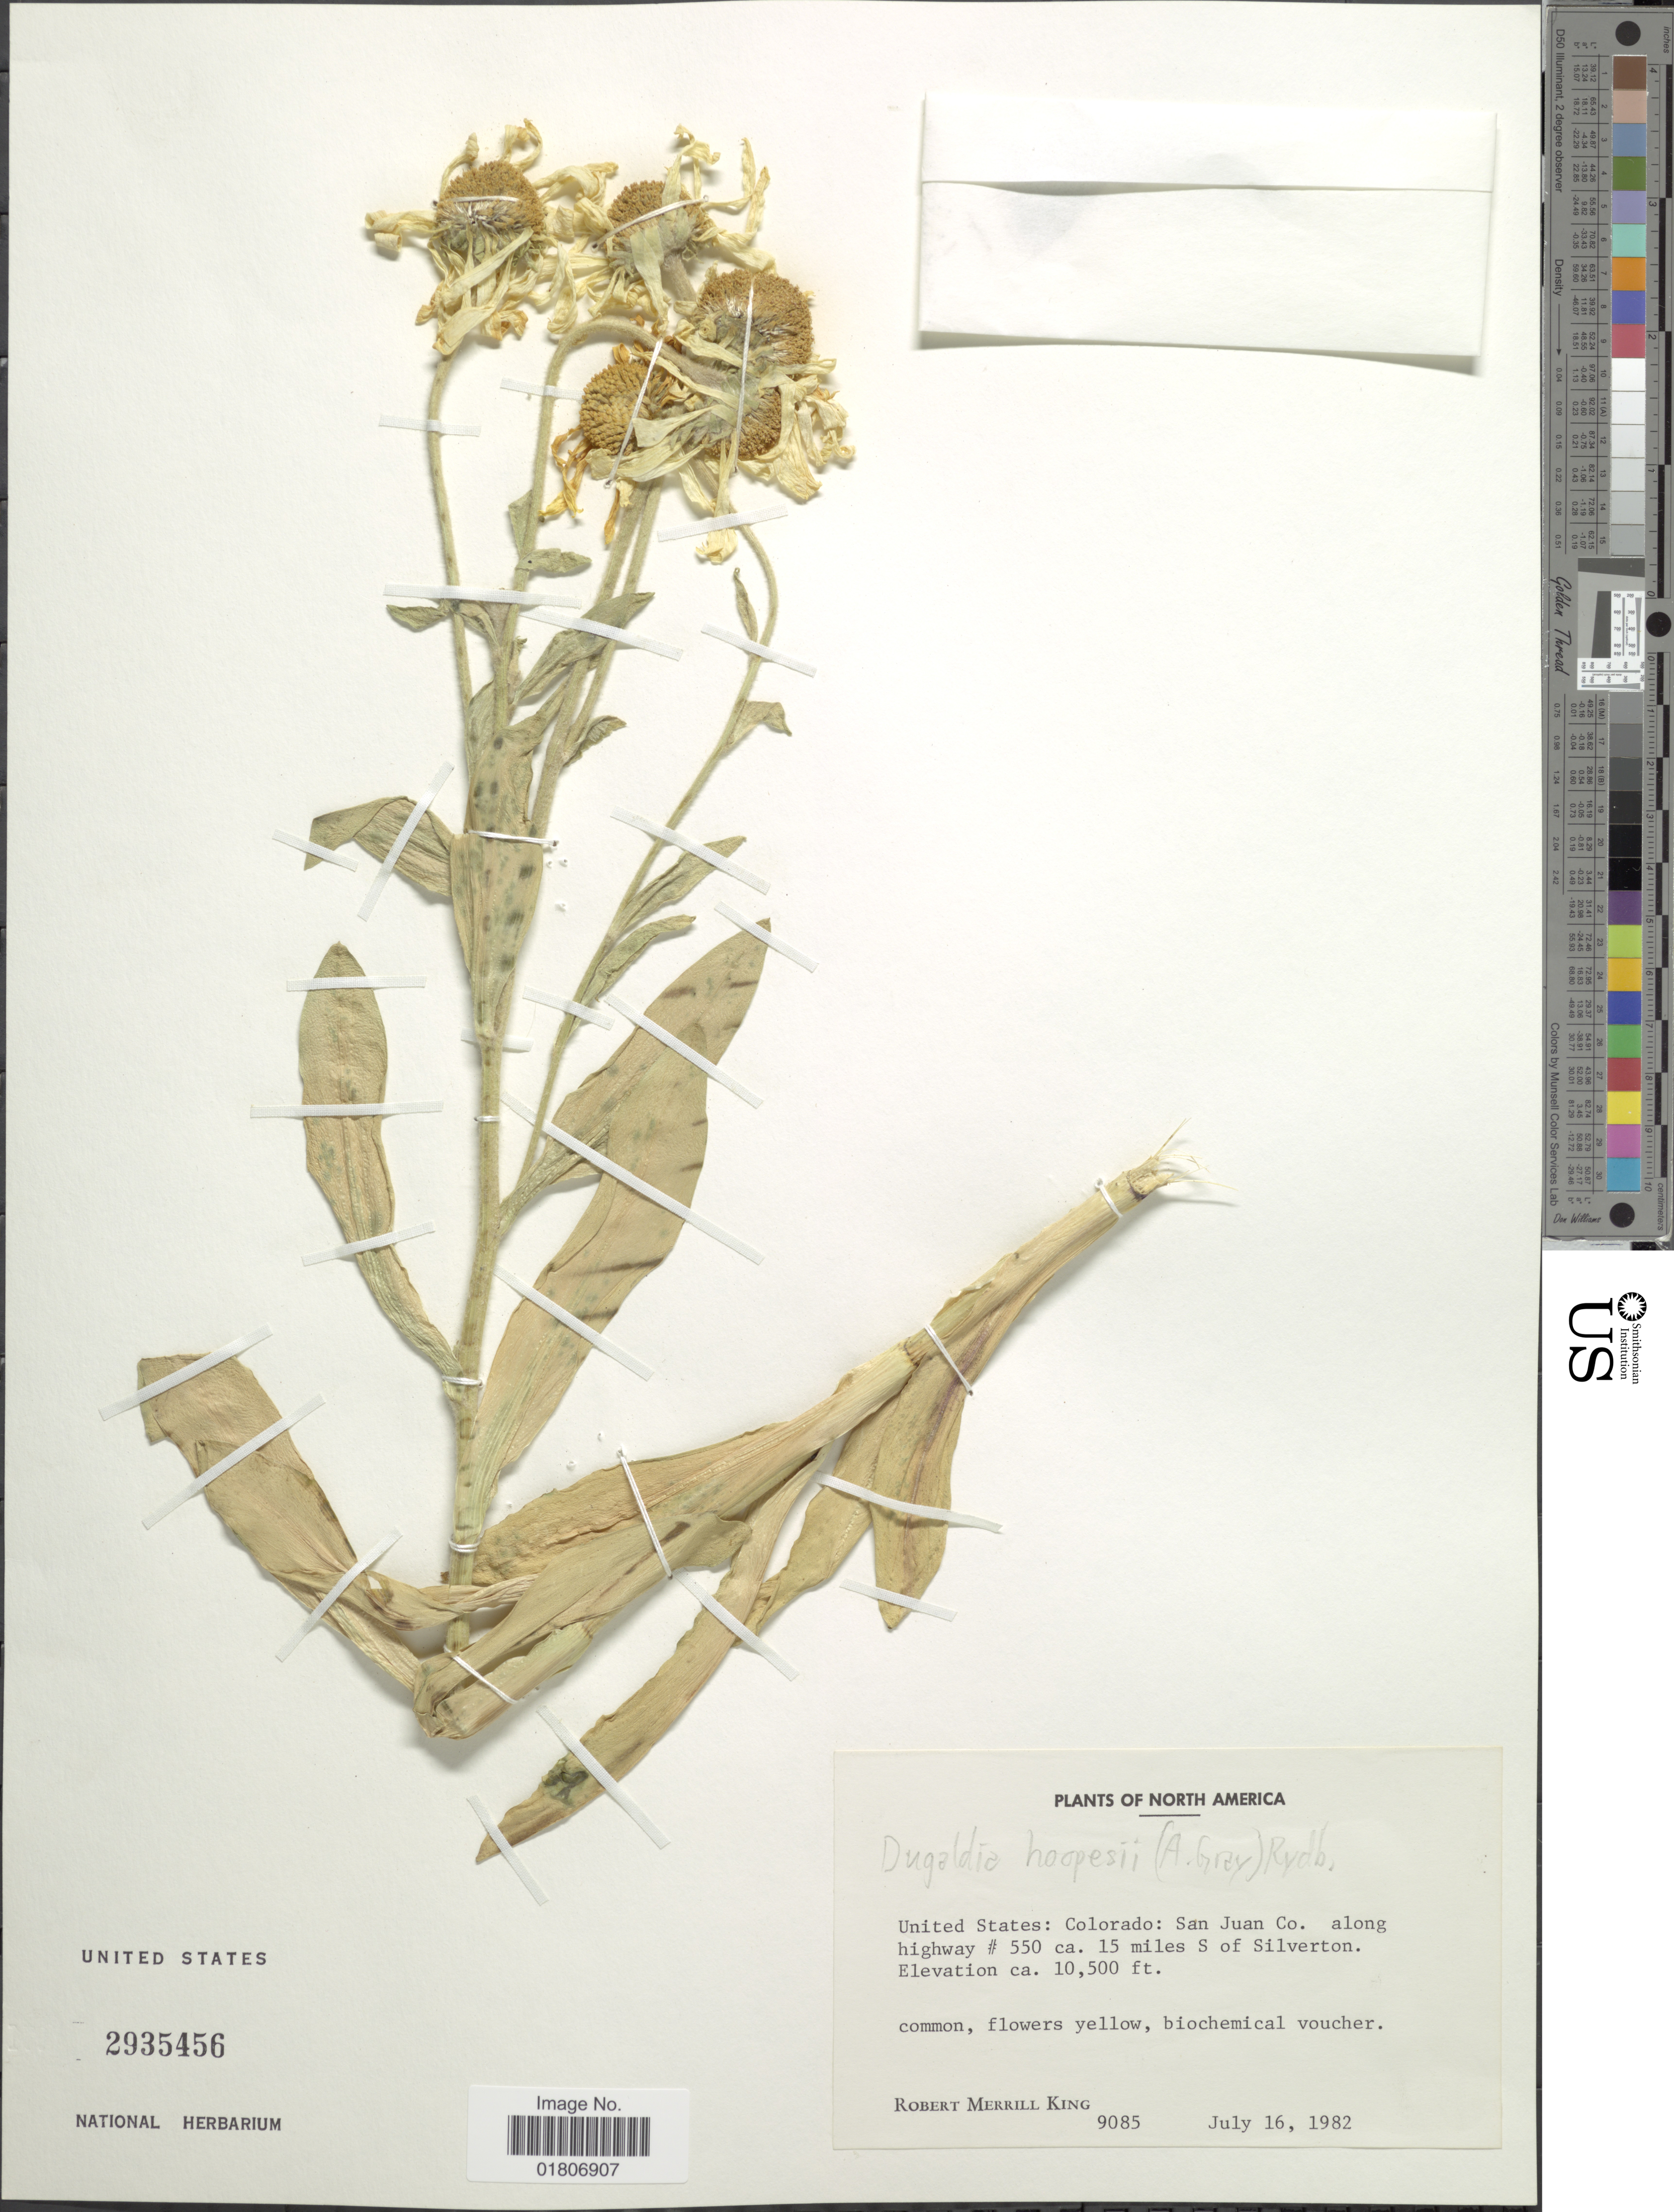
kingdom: Plantae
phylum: Tracheophyta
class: Magnoliopsida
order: Asterales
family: Asteraceae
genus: Dugaldia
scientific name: Dugaldia hoopesii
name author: (A. Gray) Rydb.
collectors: R. M. King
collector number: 9085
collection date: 1982-07-16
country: United States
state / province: Colorado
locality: San Juan Co. along highway # 550 ca. 15 miles S of Silverton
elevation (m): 3200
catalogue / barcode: US 2935456